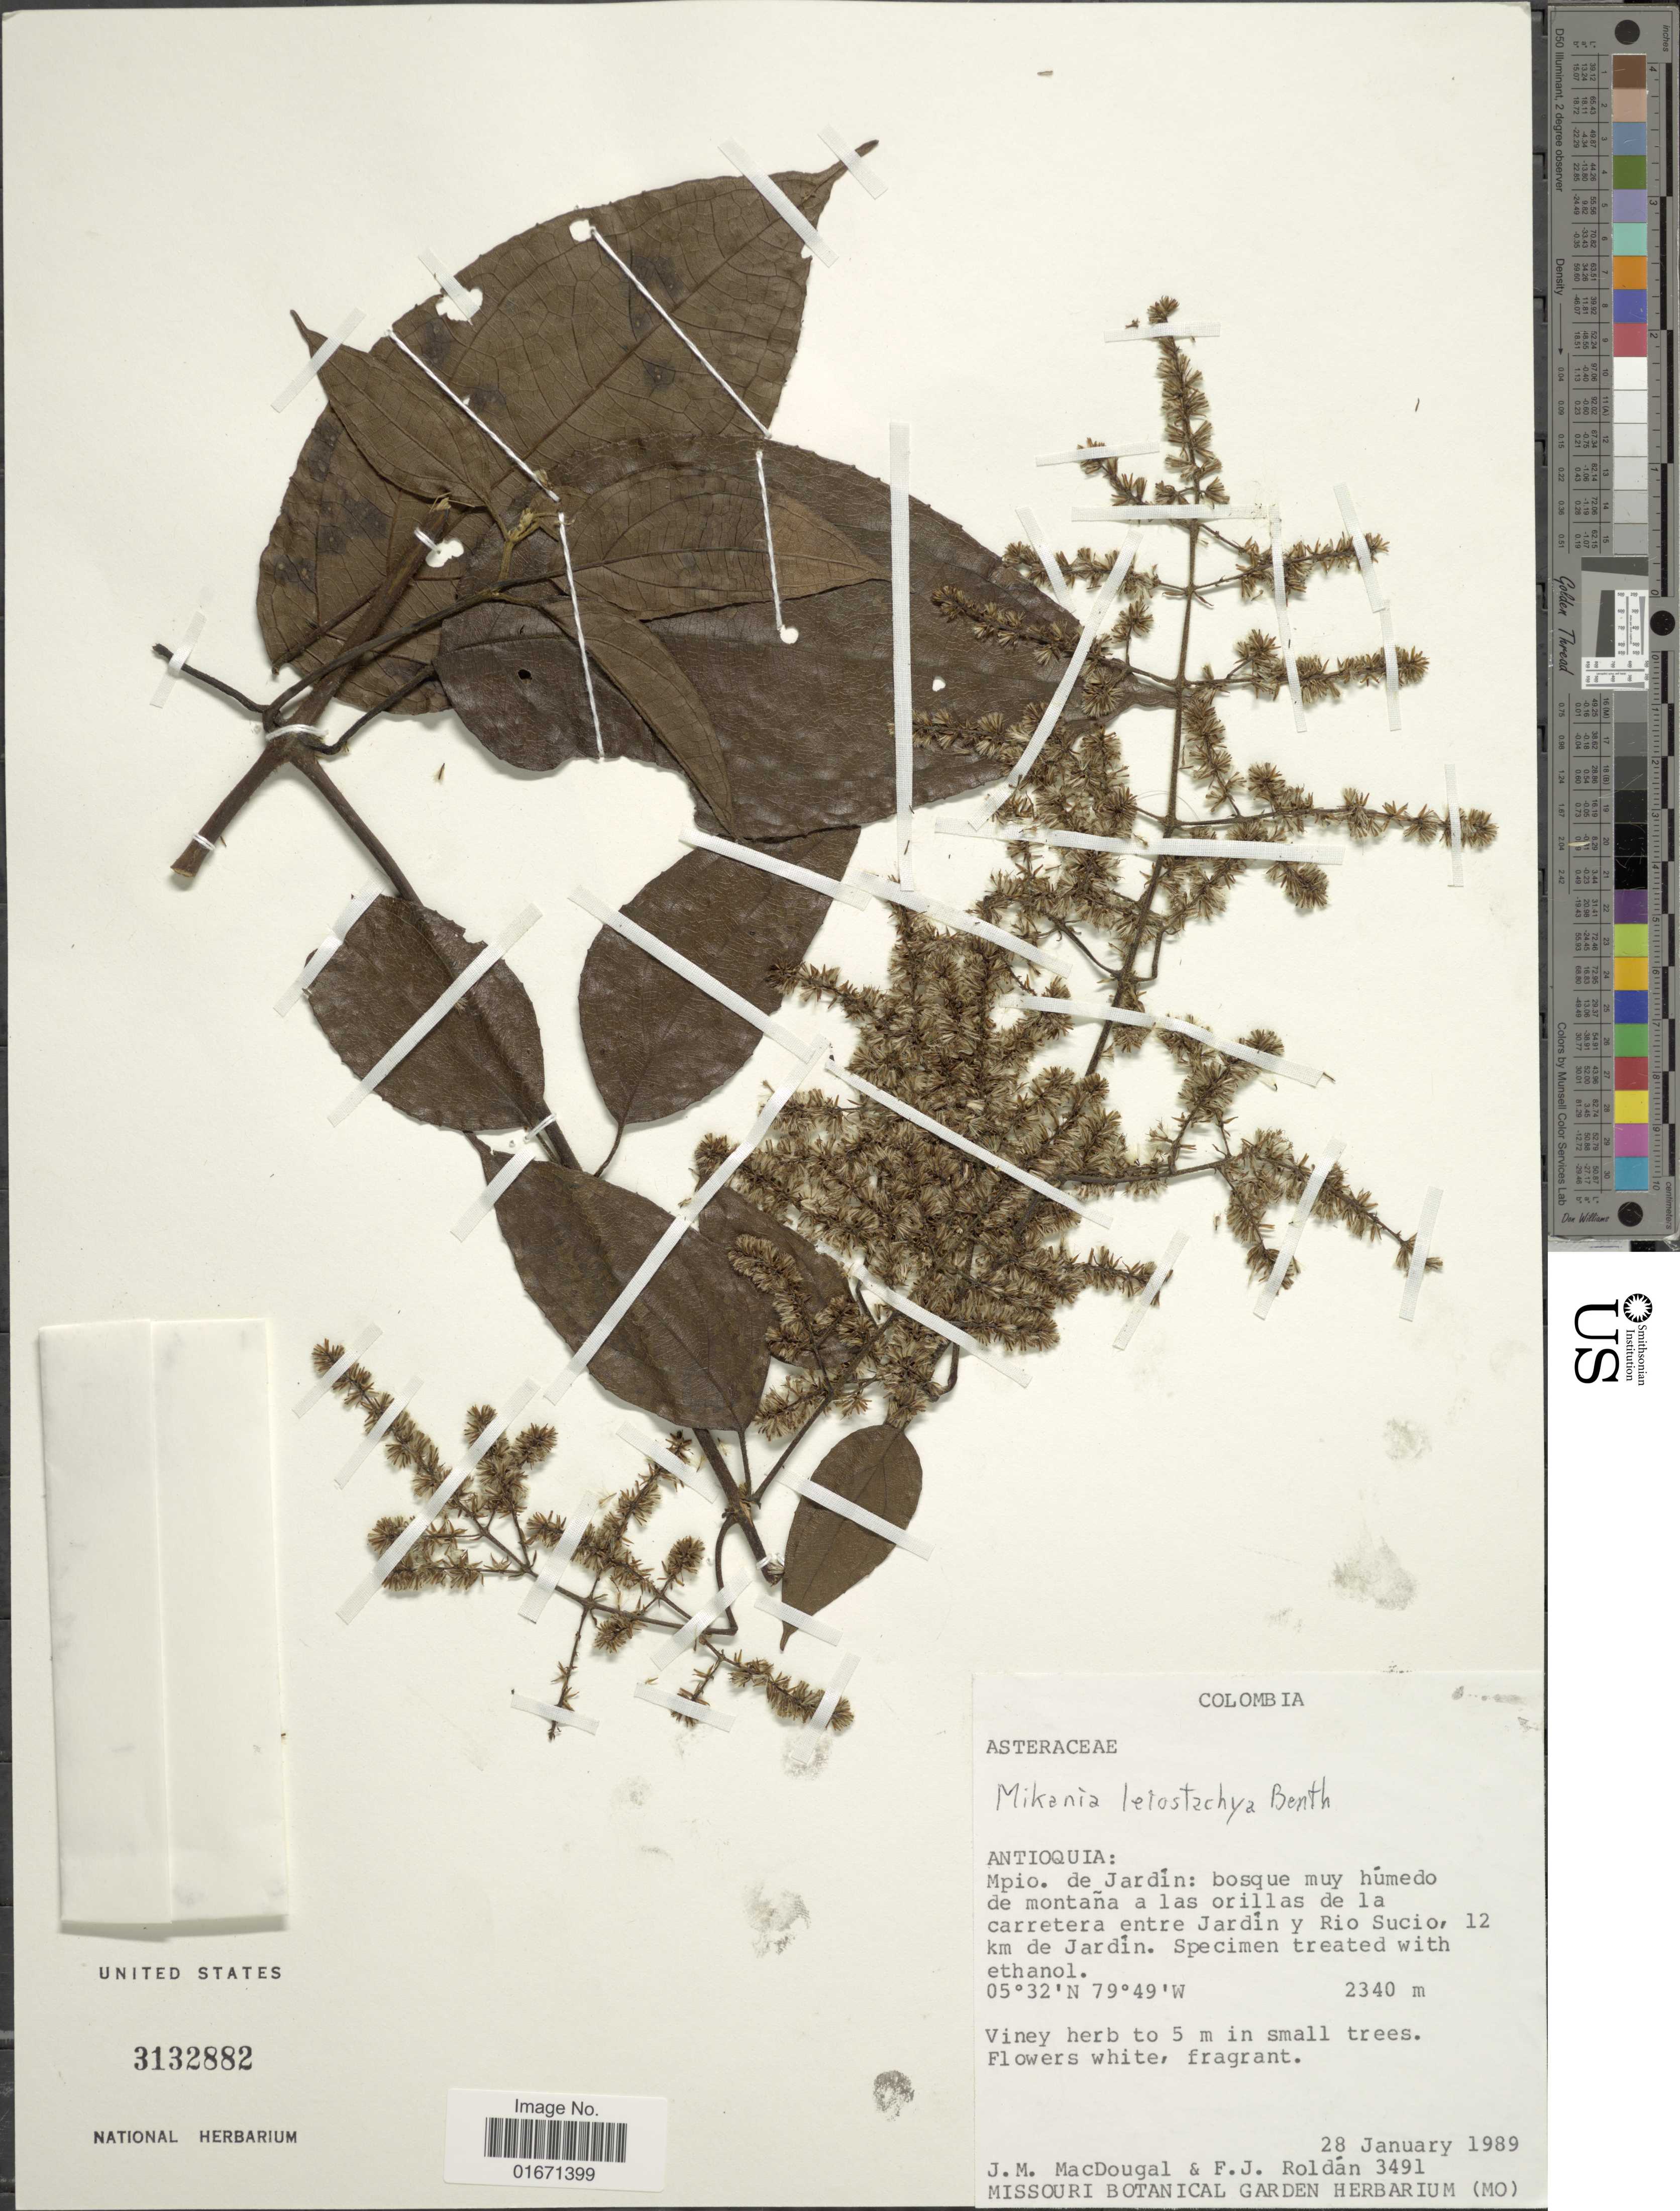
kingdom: Plantae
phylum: Tracheophyta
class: Magnoliopsida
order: Asterales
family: Asteraceae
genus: Mikania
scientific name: Mikania leiostachya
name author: Benth.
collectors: J. M. MacDougal & F. J. Roldán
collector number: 3491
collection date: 1989-01-28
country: Colombia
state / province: Antioquia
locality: Antioquia: Mpio. de Jardín: bosque muy húmedo de montaña a las orillas de la carretera entre Jardín y Rio Sucio, 12 km de Jardín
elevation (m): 2340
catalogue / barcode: US 3132882